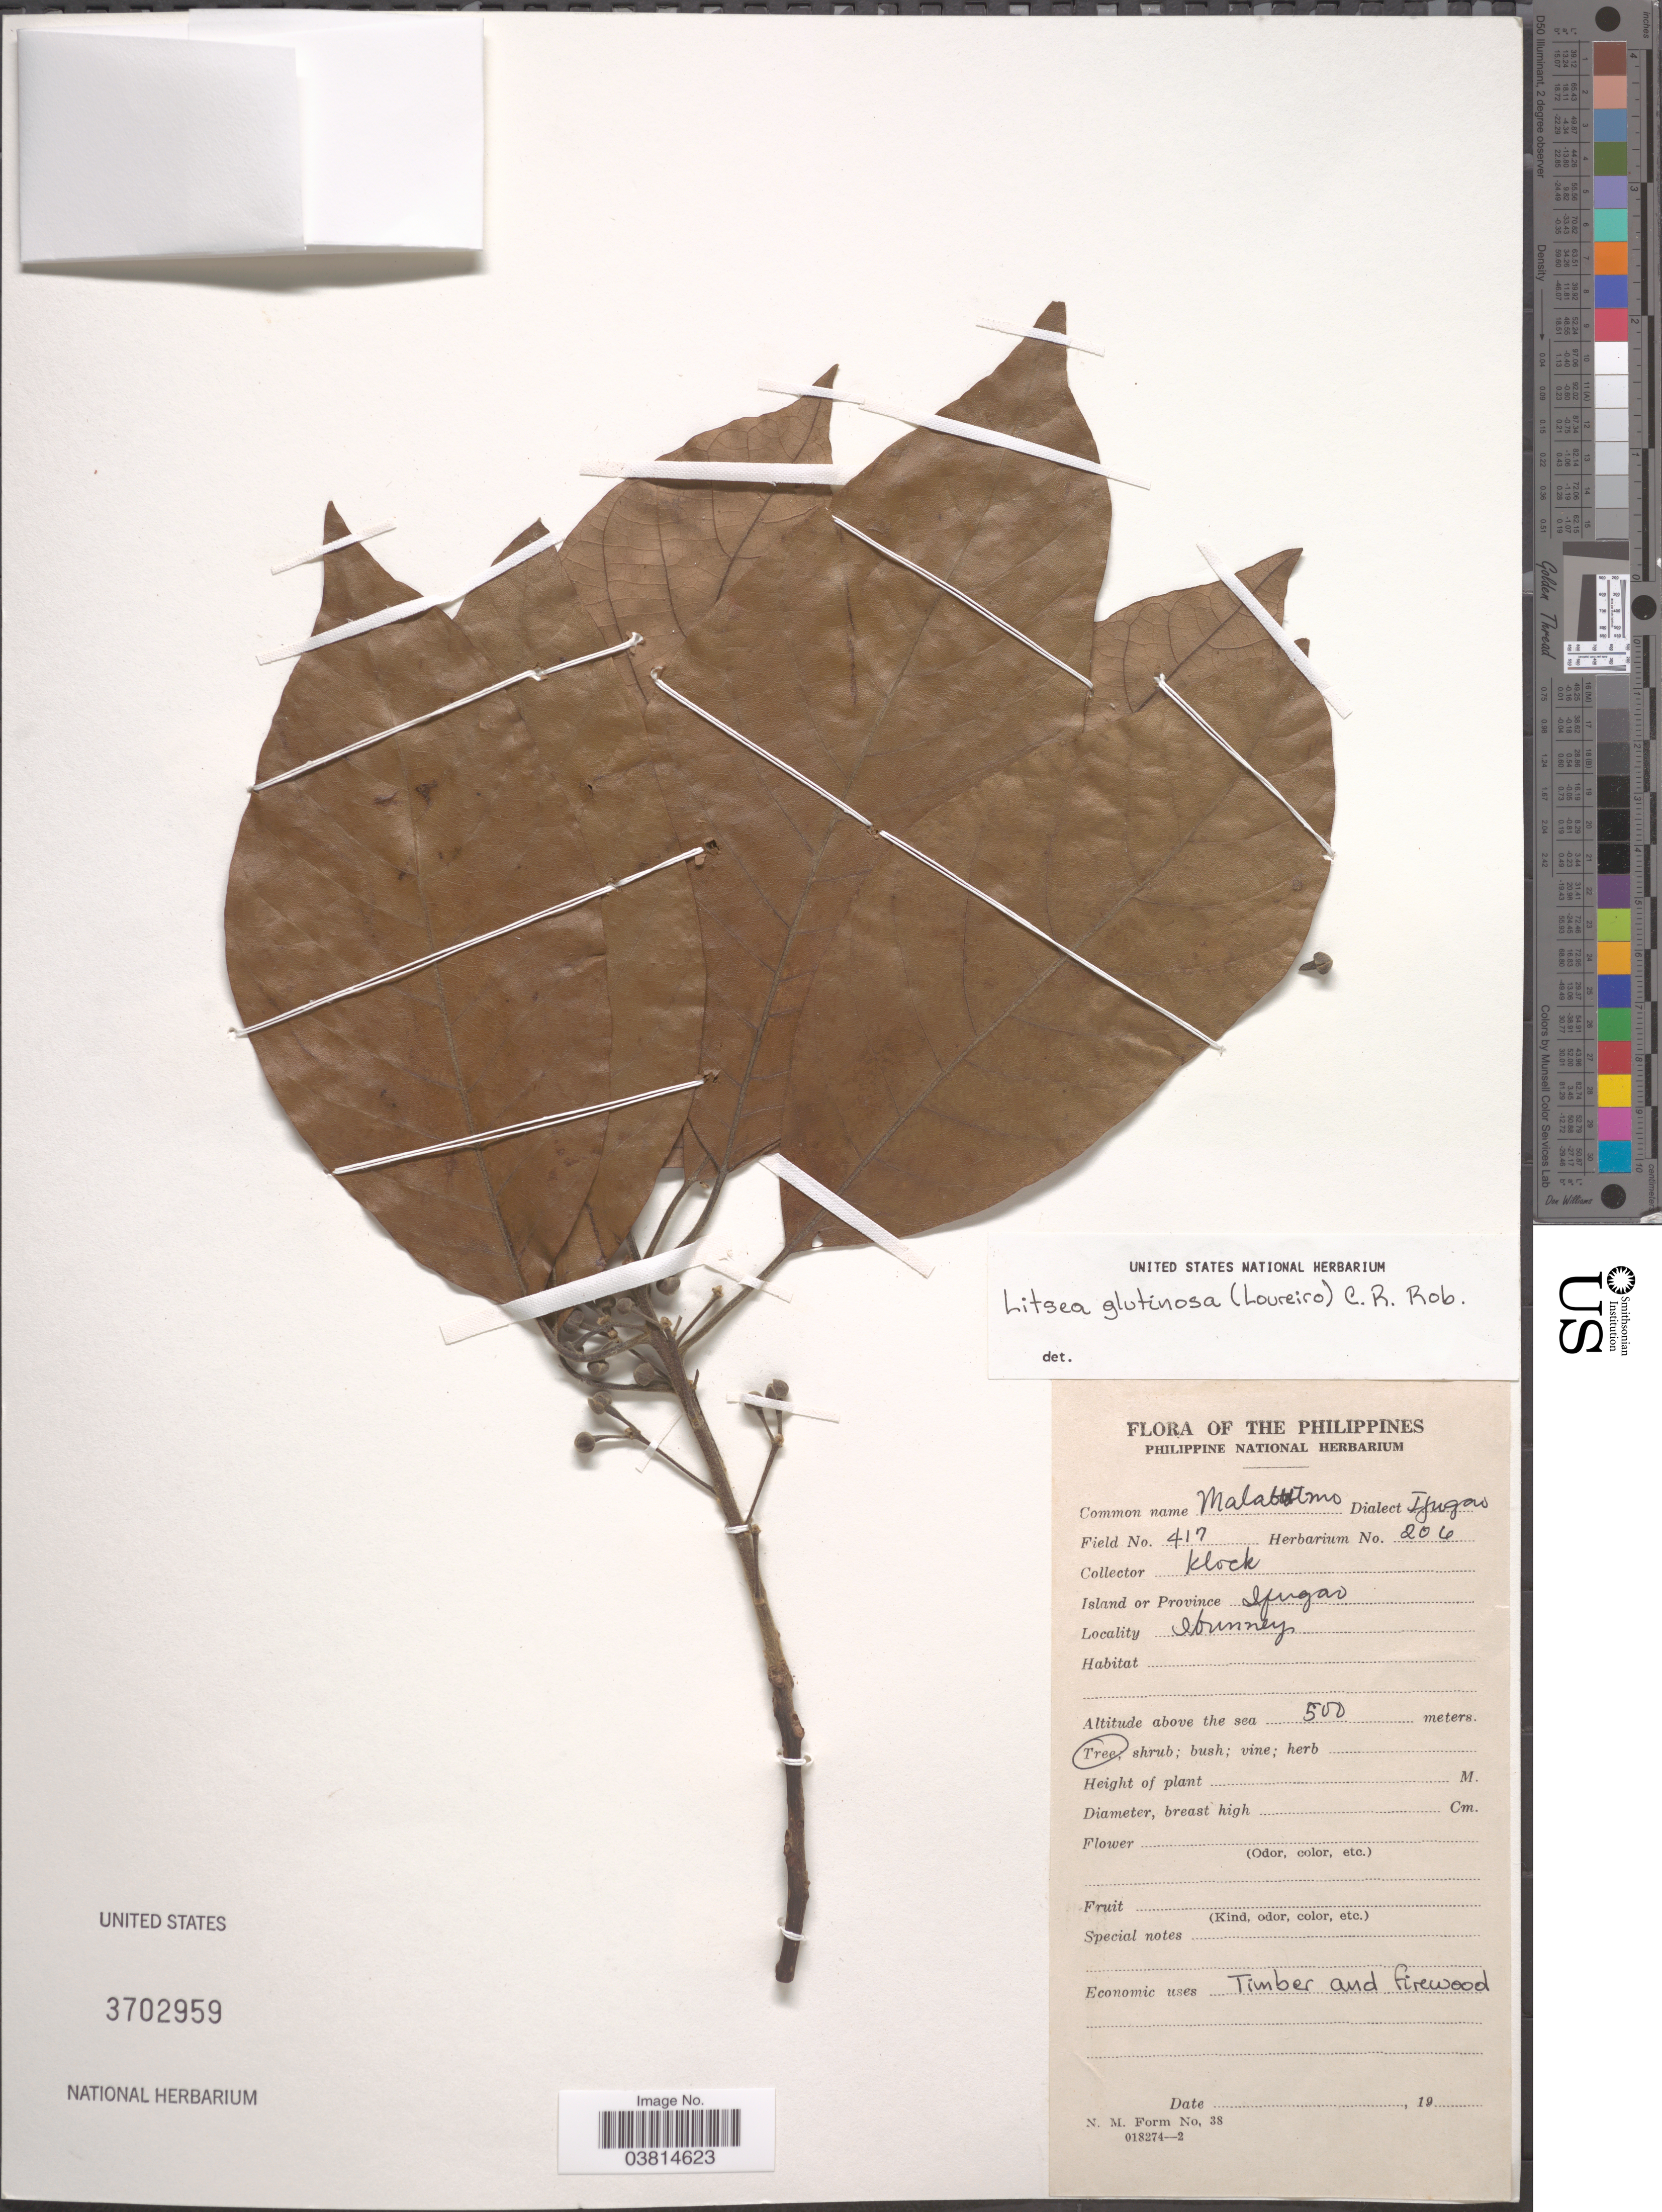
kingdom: Plantae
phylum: Tracheophyta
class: Magnoliopsida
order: Laurales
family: Lauraceae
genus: Litsea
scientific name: Litsea glutinosa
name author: (Lour.) C.B. Rob.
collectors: Klock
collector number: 417/206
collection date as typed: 19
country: Philippines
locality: Island or Province Ifugao. Ibunney.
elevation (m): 500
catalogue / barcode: US 3702959